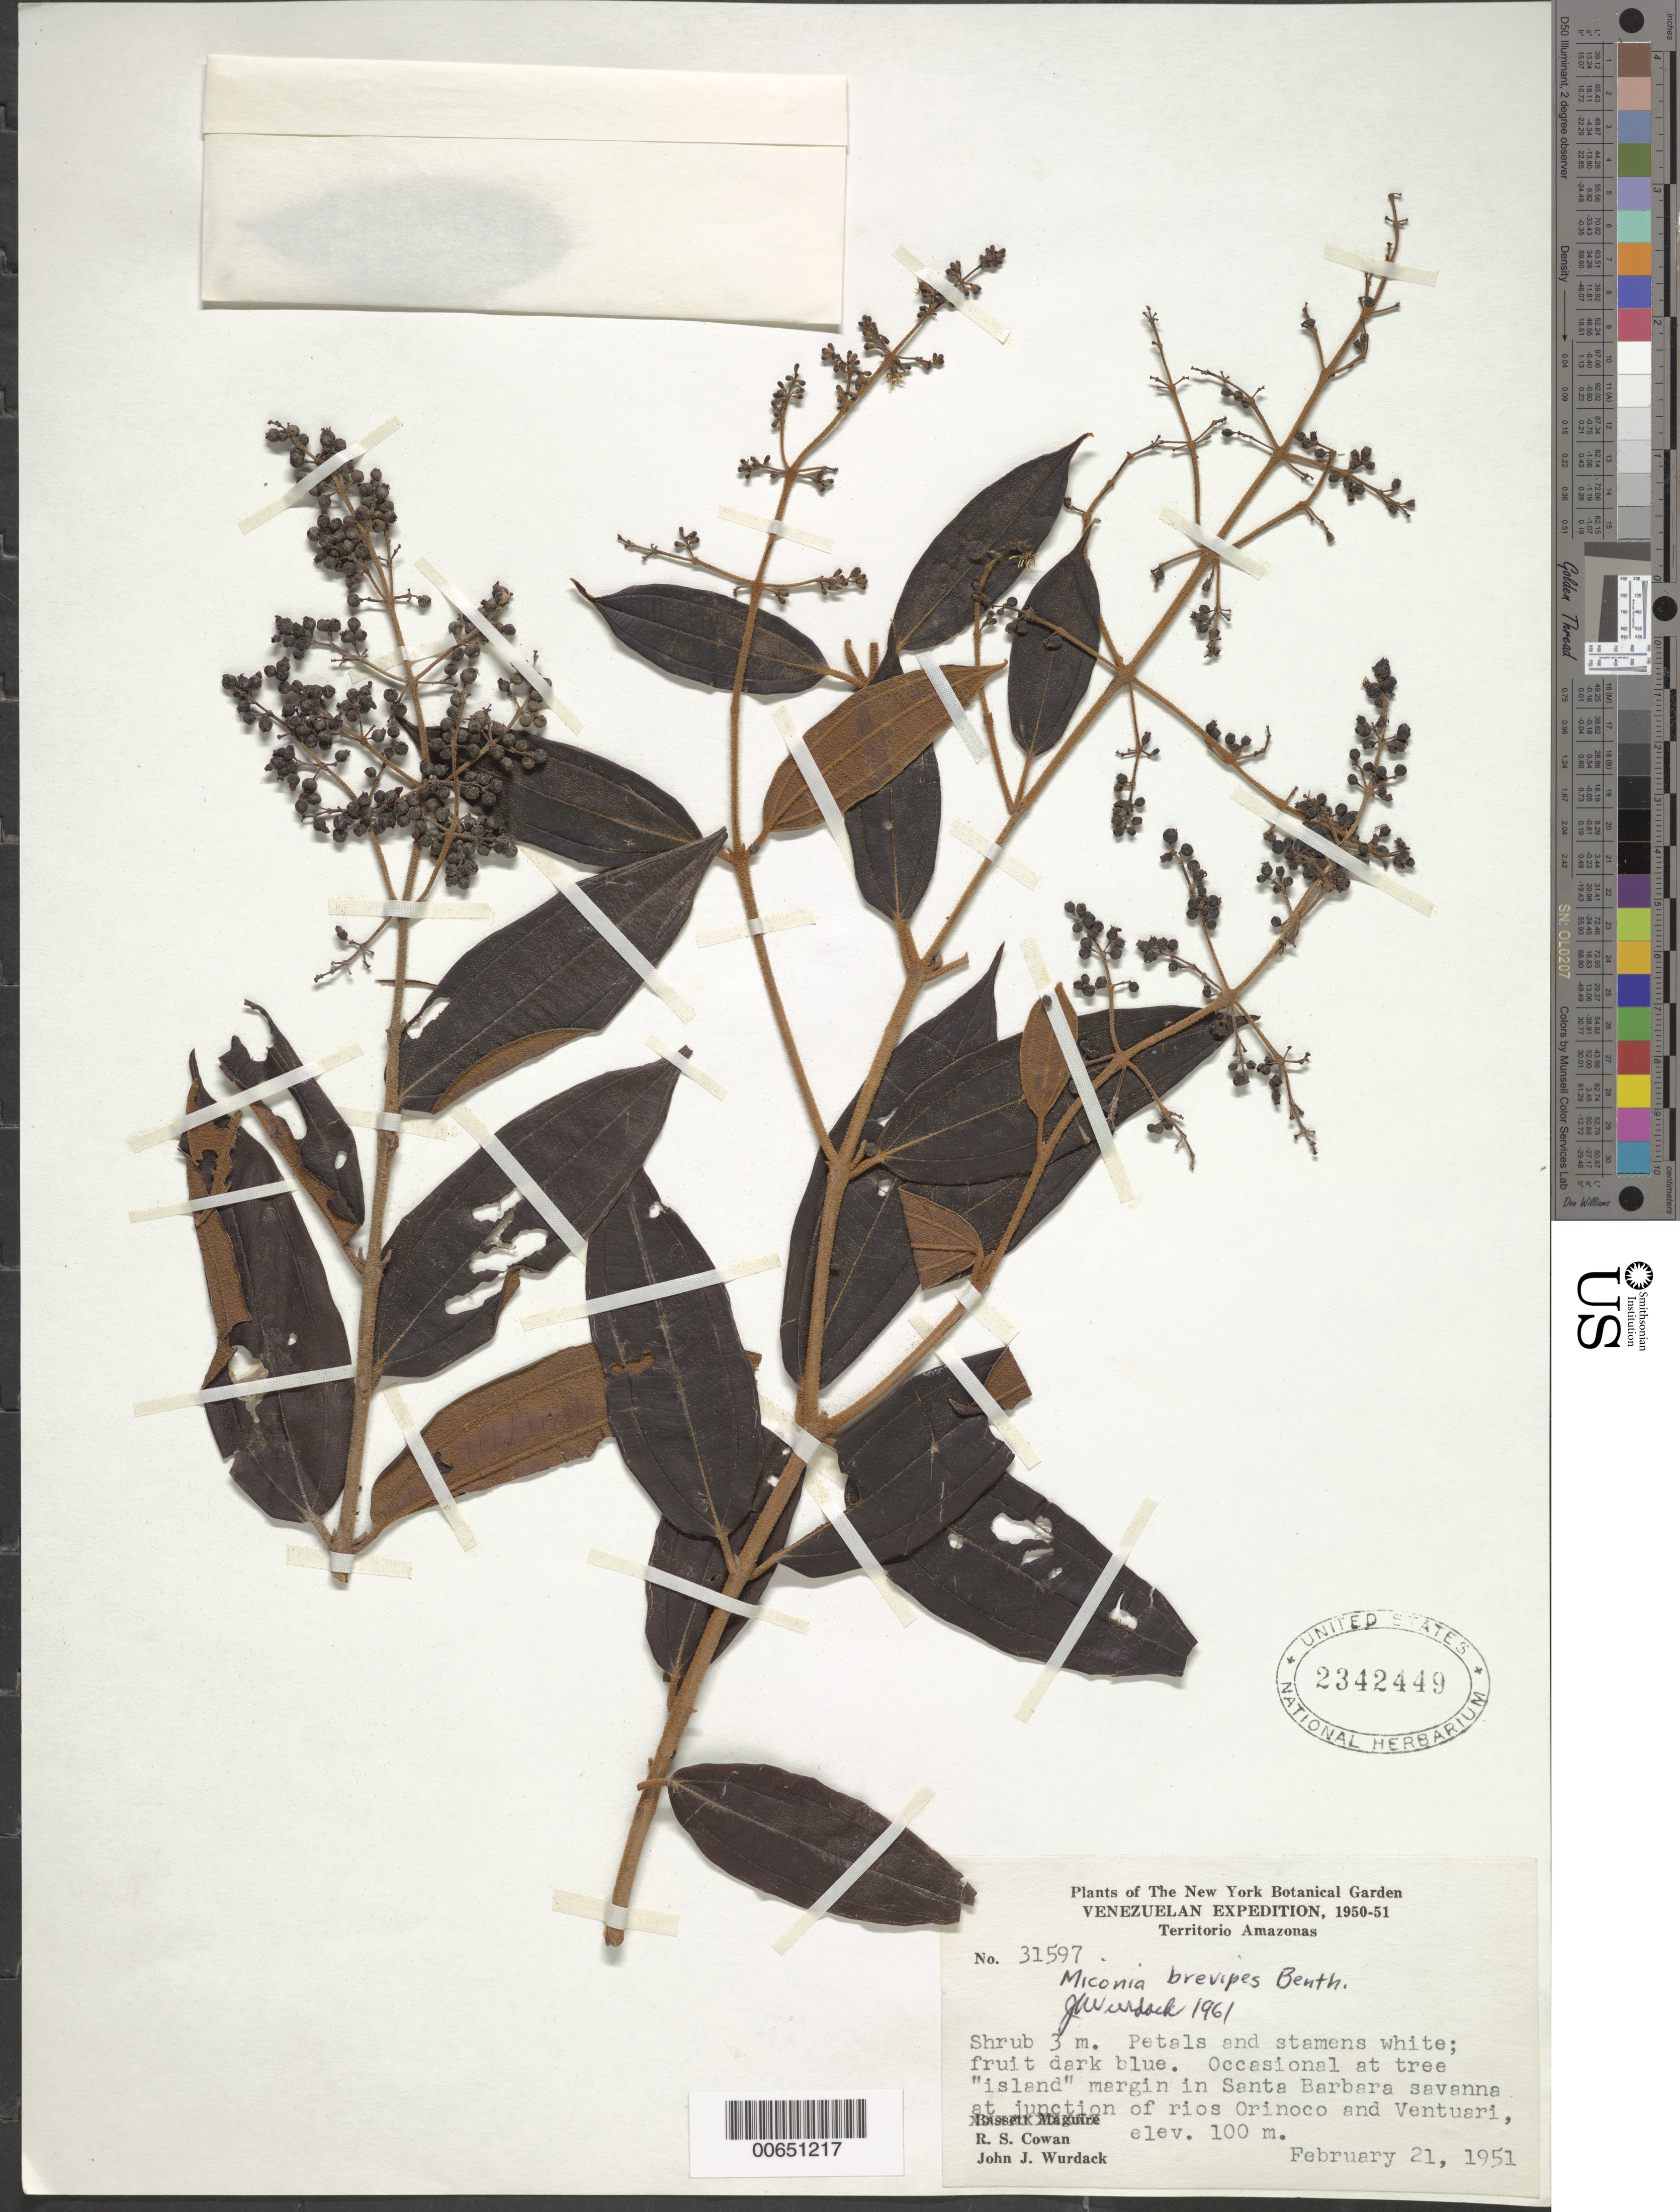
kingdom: Plantae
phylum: Tracheophyta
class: Magnoliopsida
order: Myrtales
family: Melastomataceae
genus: Miconia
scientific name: Miconia brevipes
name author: Benth.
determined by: Wurdack, John J., (US), US (UNITED STATES)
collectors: R. S. Cowan & J. J. Wurdack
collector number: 31597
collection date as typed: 21-Feb-51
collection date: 1951-02-21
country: Venezuela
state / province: Amazonas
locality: Santa Barbara Savanna, junction of Ríos Ventuari & Orinoco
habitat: Tree "island" margin in savanna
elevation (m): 100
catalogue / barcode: US 2342449